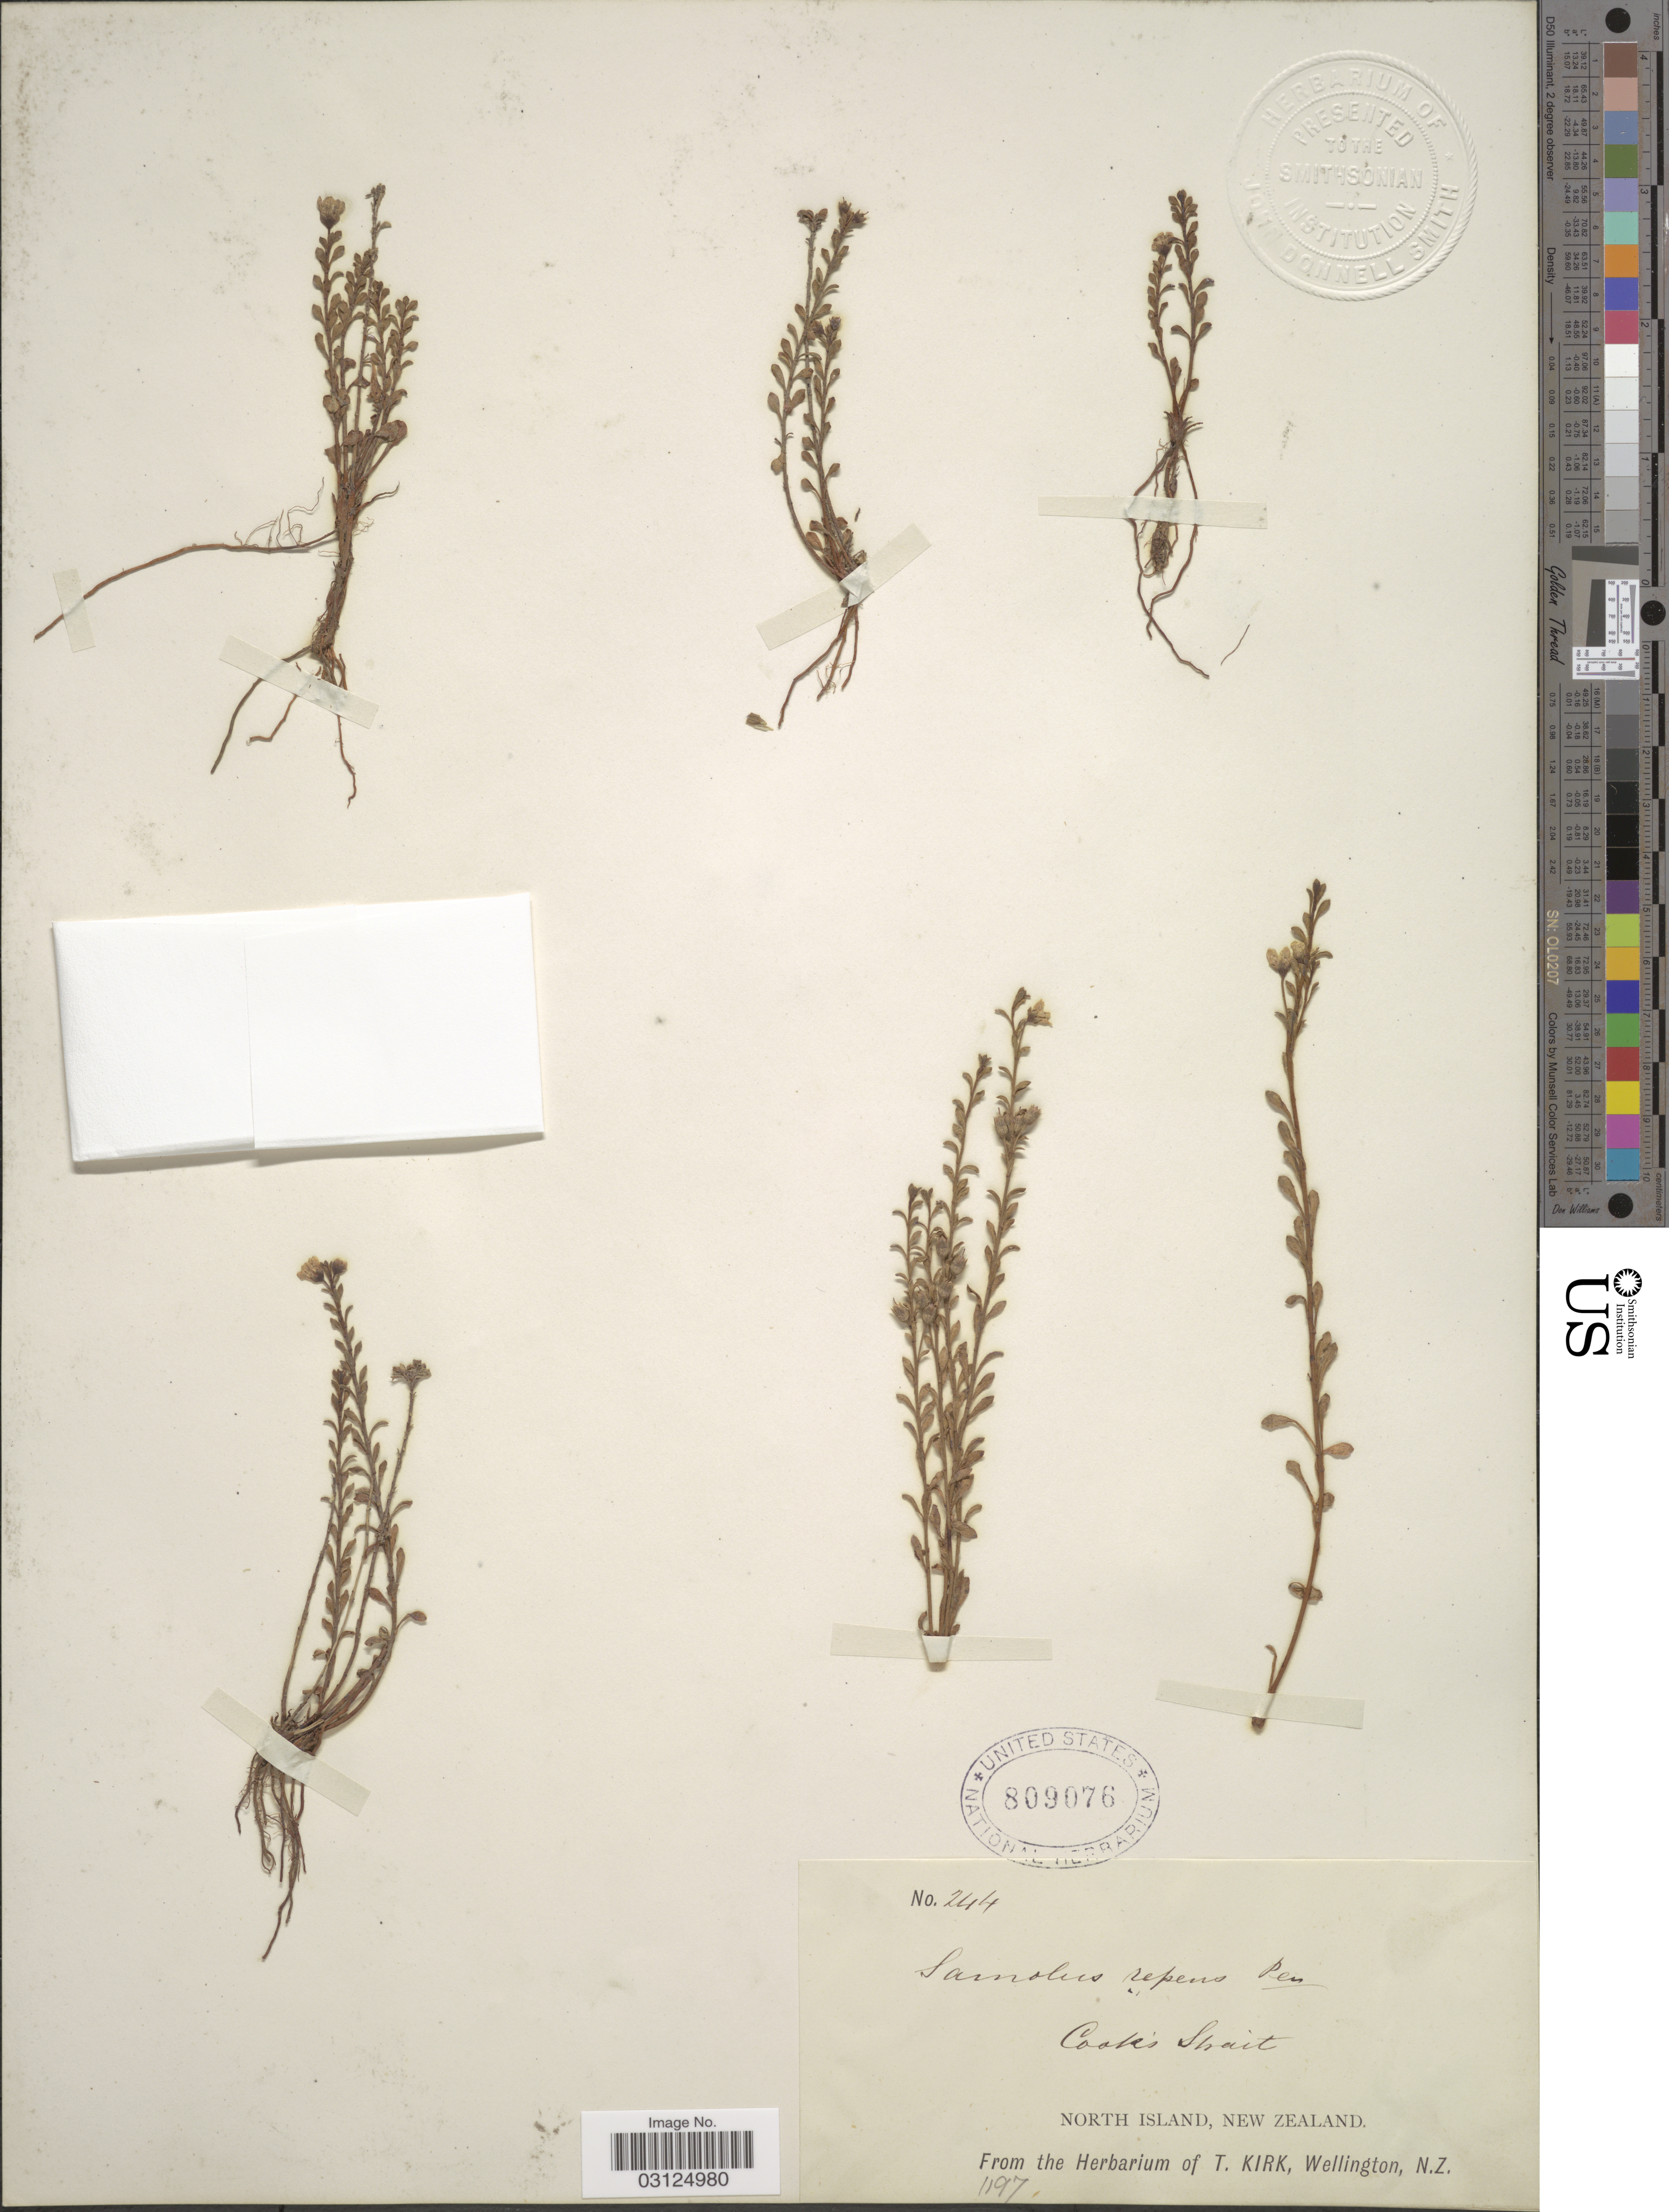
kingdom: Plantae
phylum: Tracheophyta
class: Magnoliopsida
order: Ericales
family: Primulaceae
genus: Samolus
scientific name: Samolus repens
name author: (J.R. Forst. & G. Forst.) Pers.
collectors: ex herb. T. Kirk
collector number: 244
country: New Zealand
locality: Cook's Strait. North Island.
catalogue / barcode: US 809076